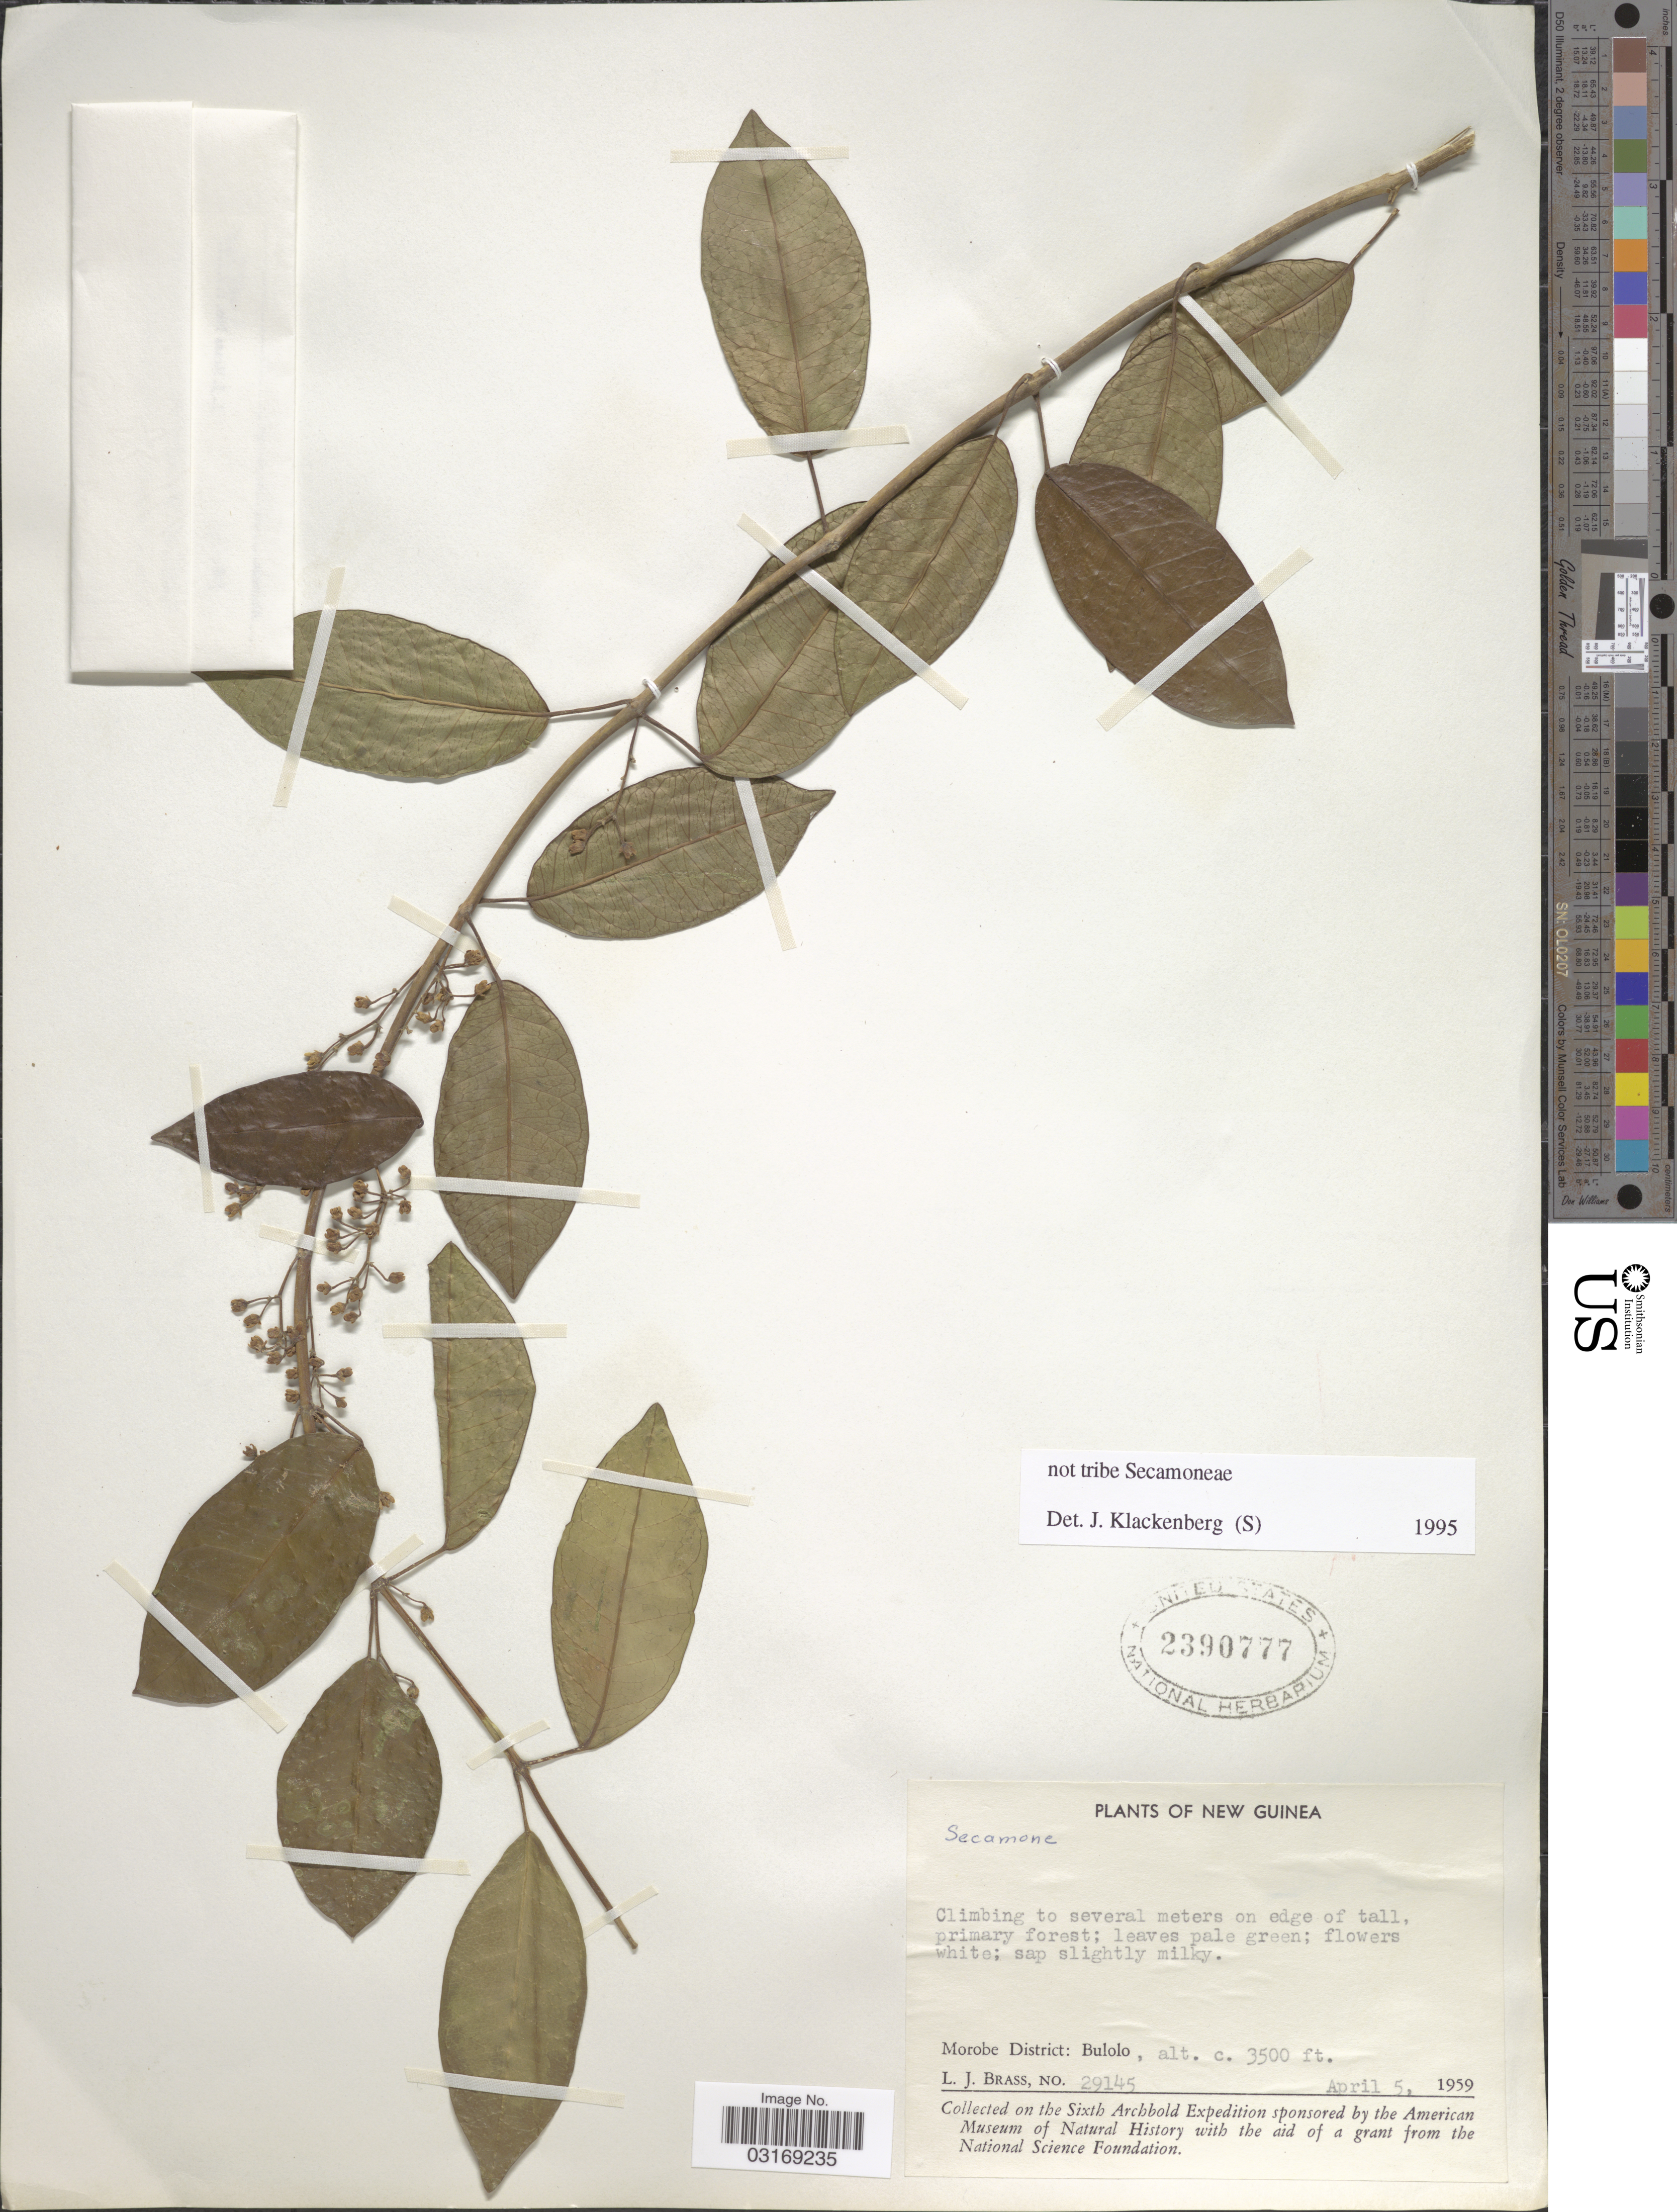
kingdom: Plantae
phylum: Tracheophyta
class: Magnoliopsida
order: Gentianales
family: Apocynaceae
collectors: L. J. Brass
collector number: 29145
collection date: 1959-04-05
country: Papua New Guinea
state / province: Morobe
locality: New Guinea. Morobe District: Bulolo.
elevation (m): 1067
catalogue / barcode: US 2390777